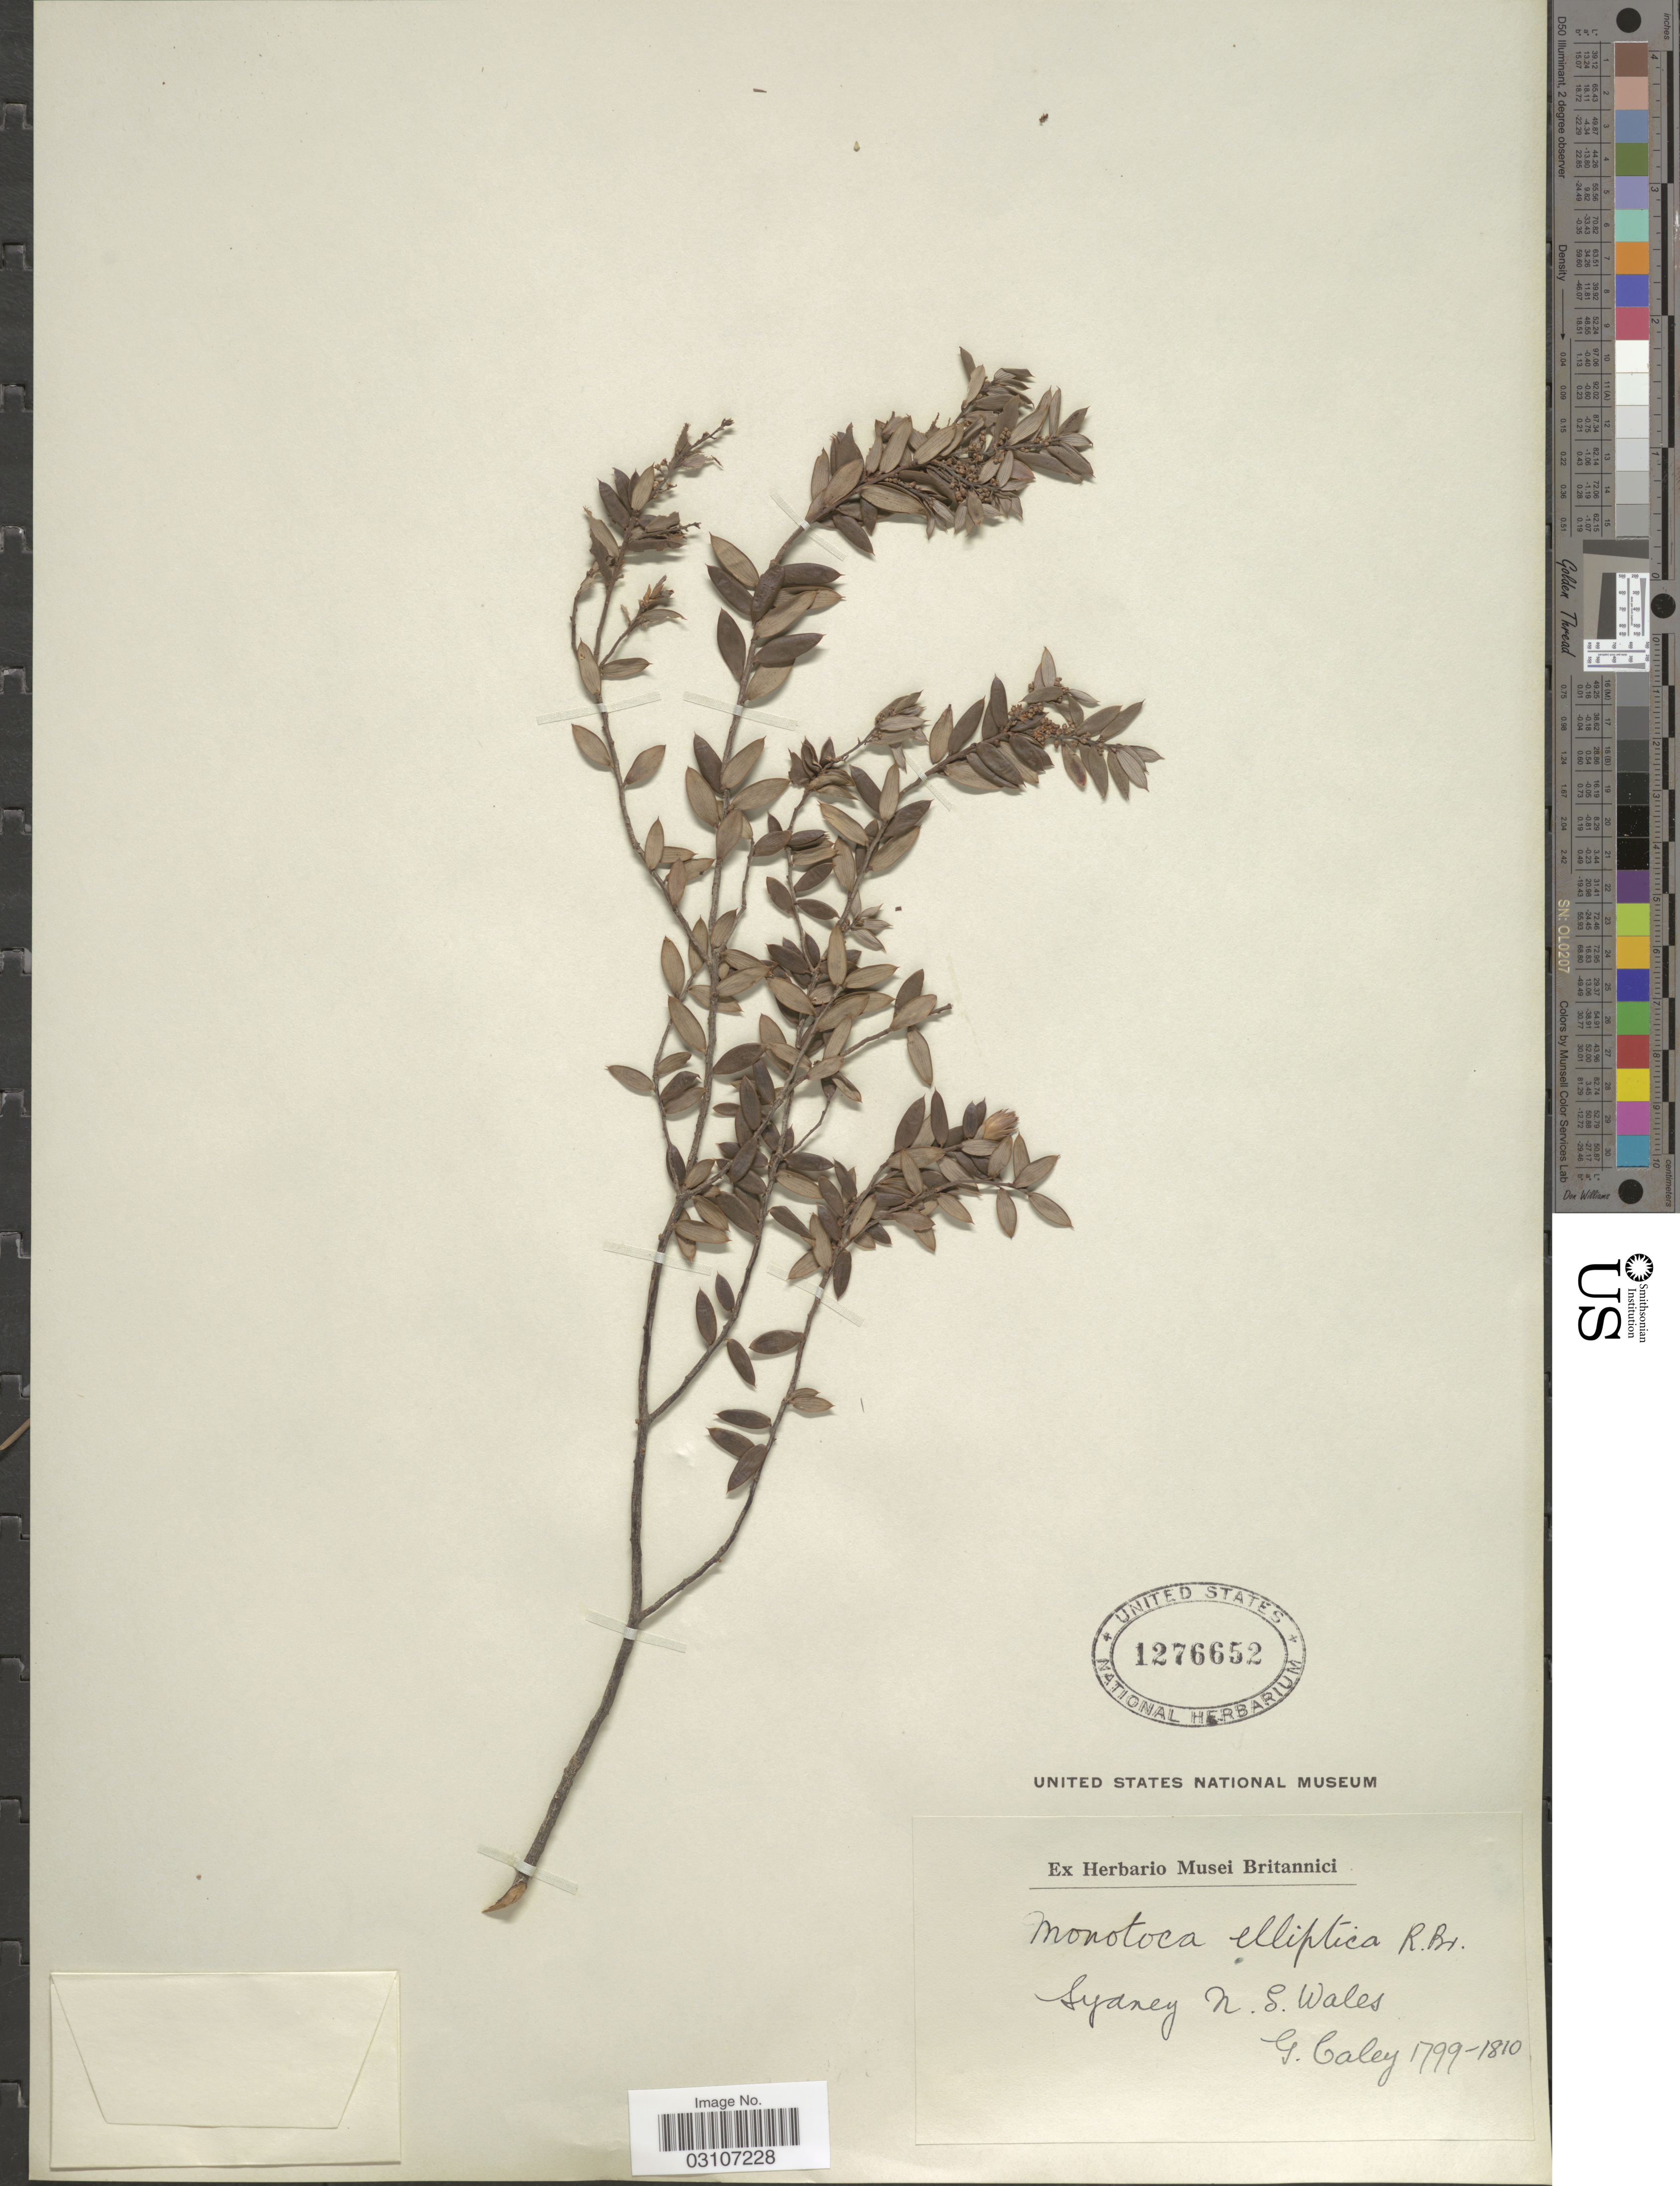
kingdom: Plantae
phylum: Tracheophyta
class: Magnoliopsida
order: Ericales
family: Ericaceae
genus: Monotoca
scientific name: Monotoca elliptica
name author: (Sm.) R. Br.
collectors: G. Caley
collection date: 1799/1810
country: Australia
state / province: New South Wales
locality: Sydney N.S.Wales.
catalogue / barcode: US 1276652